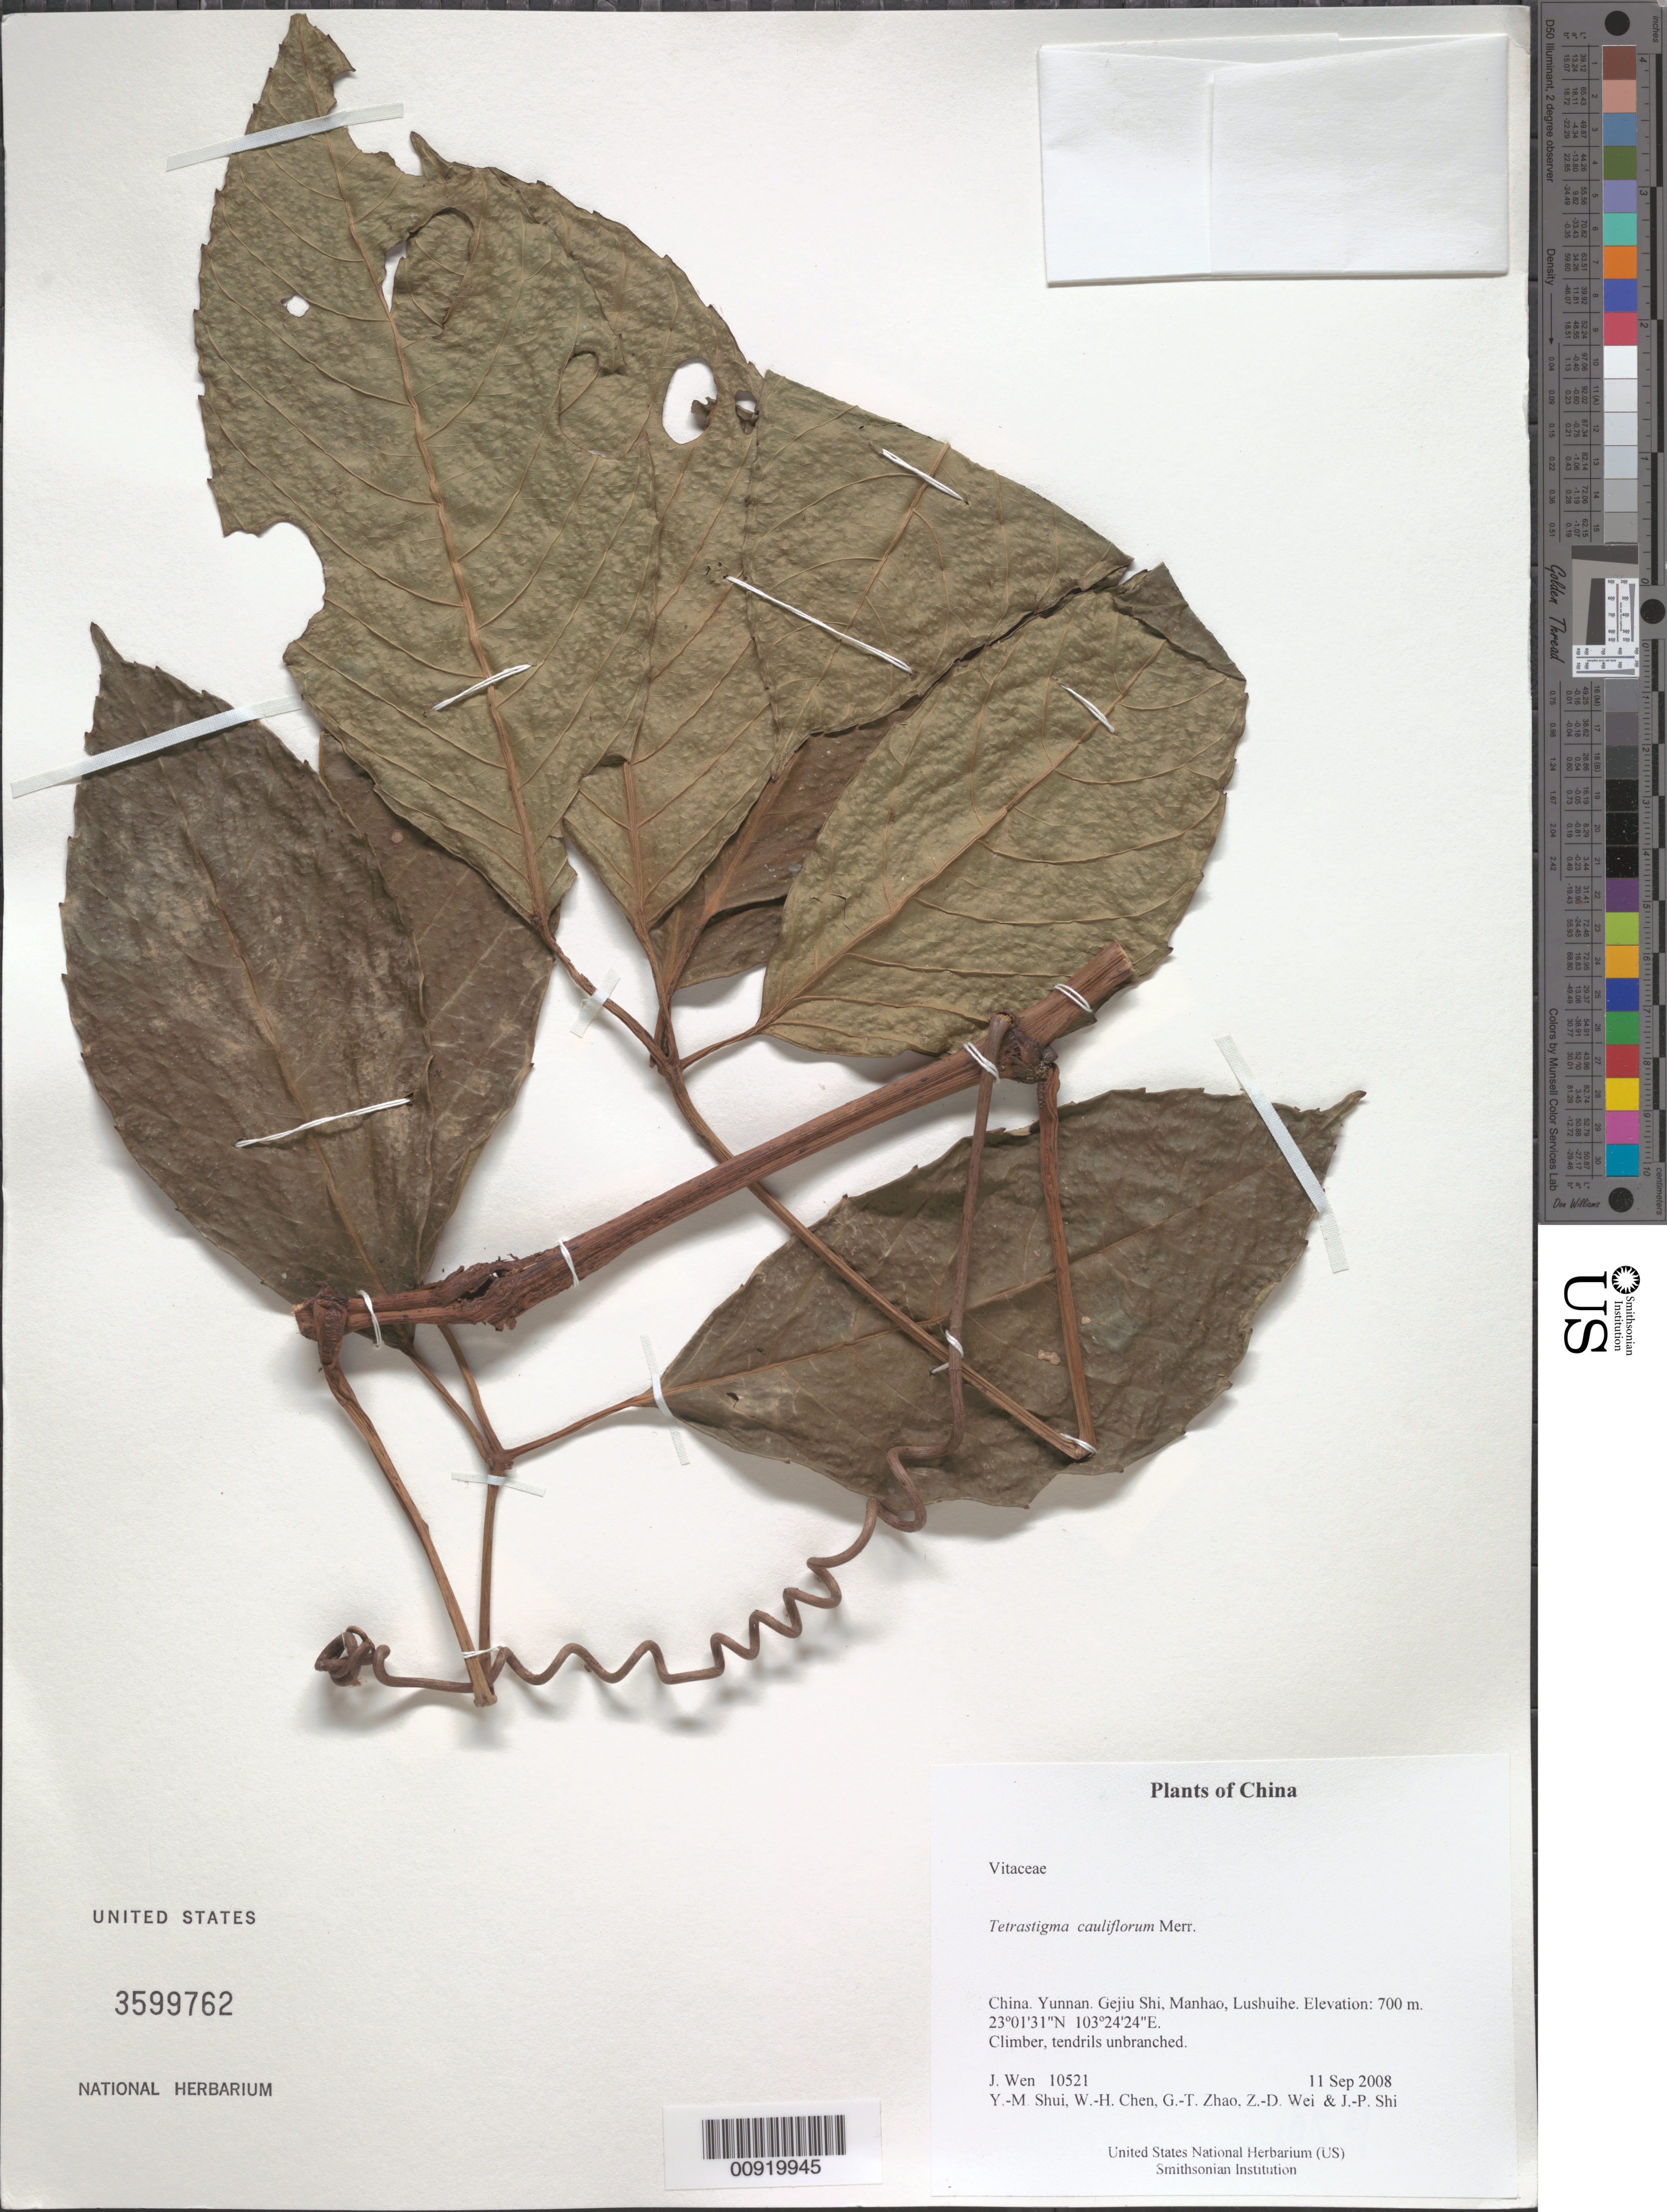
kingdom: Plantae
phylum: Tracheophyta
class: Magnoliopsida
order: Vitales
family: Vitaceae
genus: Tetrastigma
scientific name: Tetrastigma cauliflorum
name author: Merr.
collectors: J. Wen, Y. Shui, W. Chen, G. Zhao, Z. Wei & J. Shi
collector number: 10521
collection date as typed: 11 Sep 2008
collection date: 2008-09-11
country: China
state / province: Yunnan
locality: Gejiu Shi, Manhao, Lushuihe.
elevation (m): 700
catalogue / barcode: US 3599762